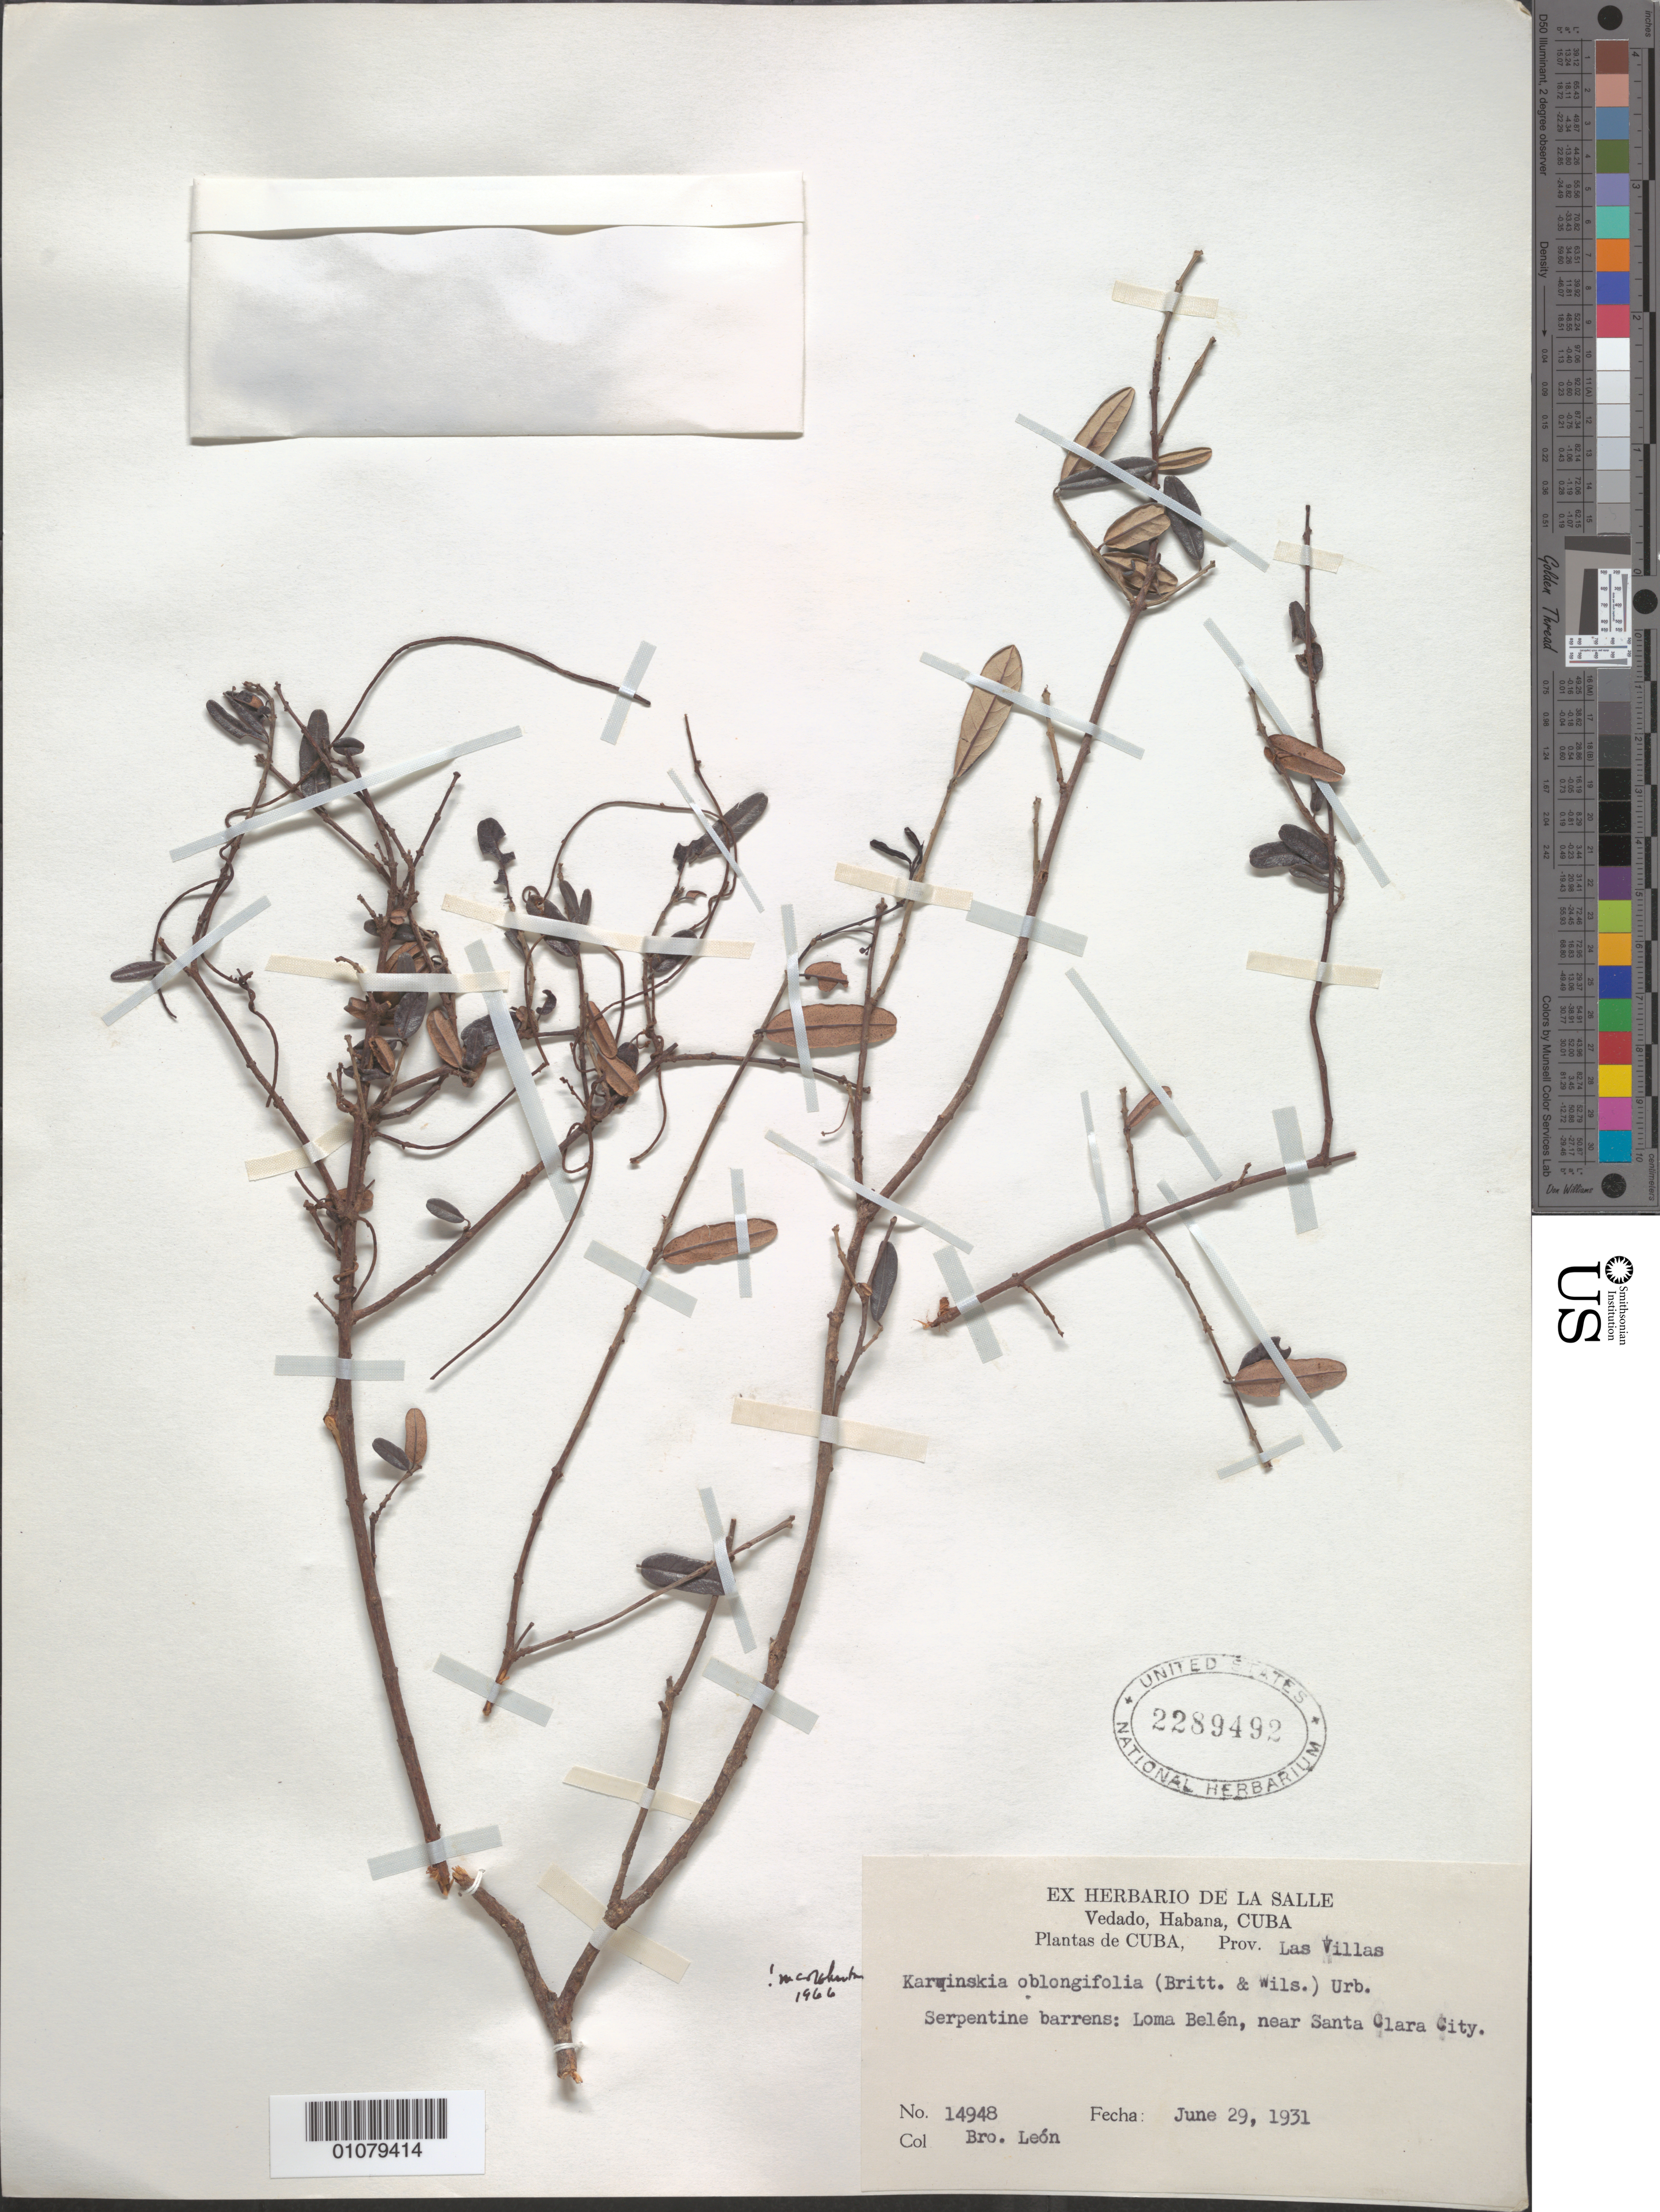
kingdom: Plantae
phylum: Tracheophyta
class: Magnoliopsida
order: Rosales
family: Rhamnaceae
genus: Karwinskia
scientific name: Karwinskia oblongifolia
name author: (Britton & P. Wilson) Urb.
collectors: Bro. León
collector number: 14948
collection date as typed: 29 Jun 1931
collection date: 1931-06-29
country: Cuba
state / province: Villa Clara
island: Cuba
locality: Serpentine barrens: Loma Belén, near Santa Clara City Prov Las Villas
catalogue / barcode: US 2289492